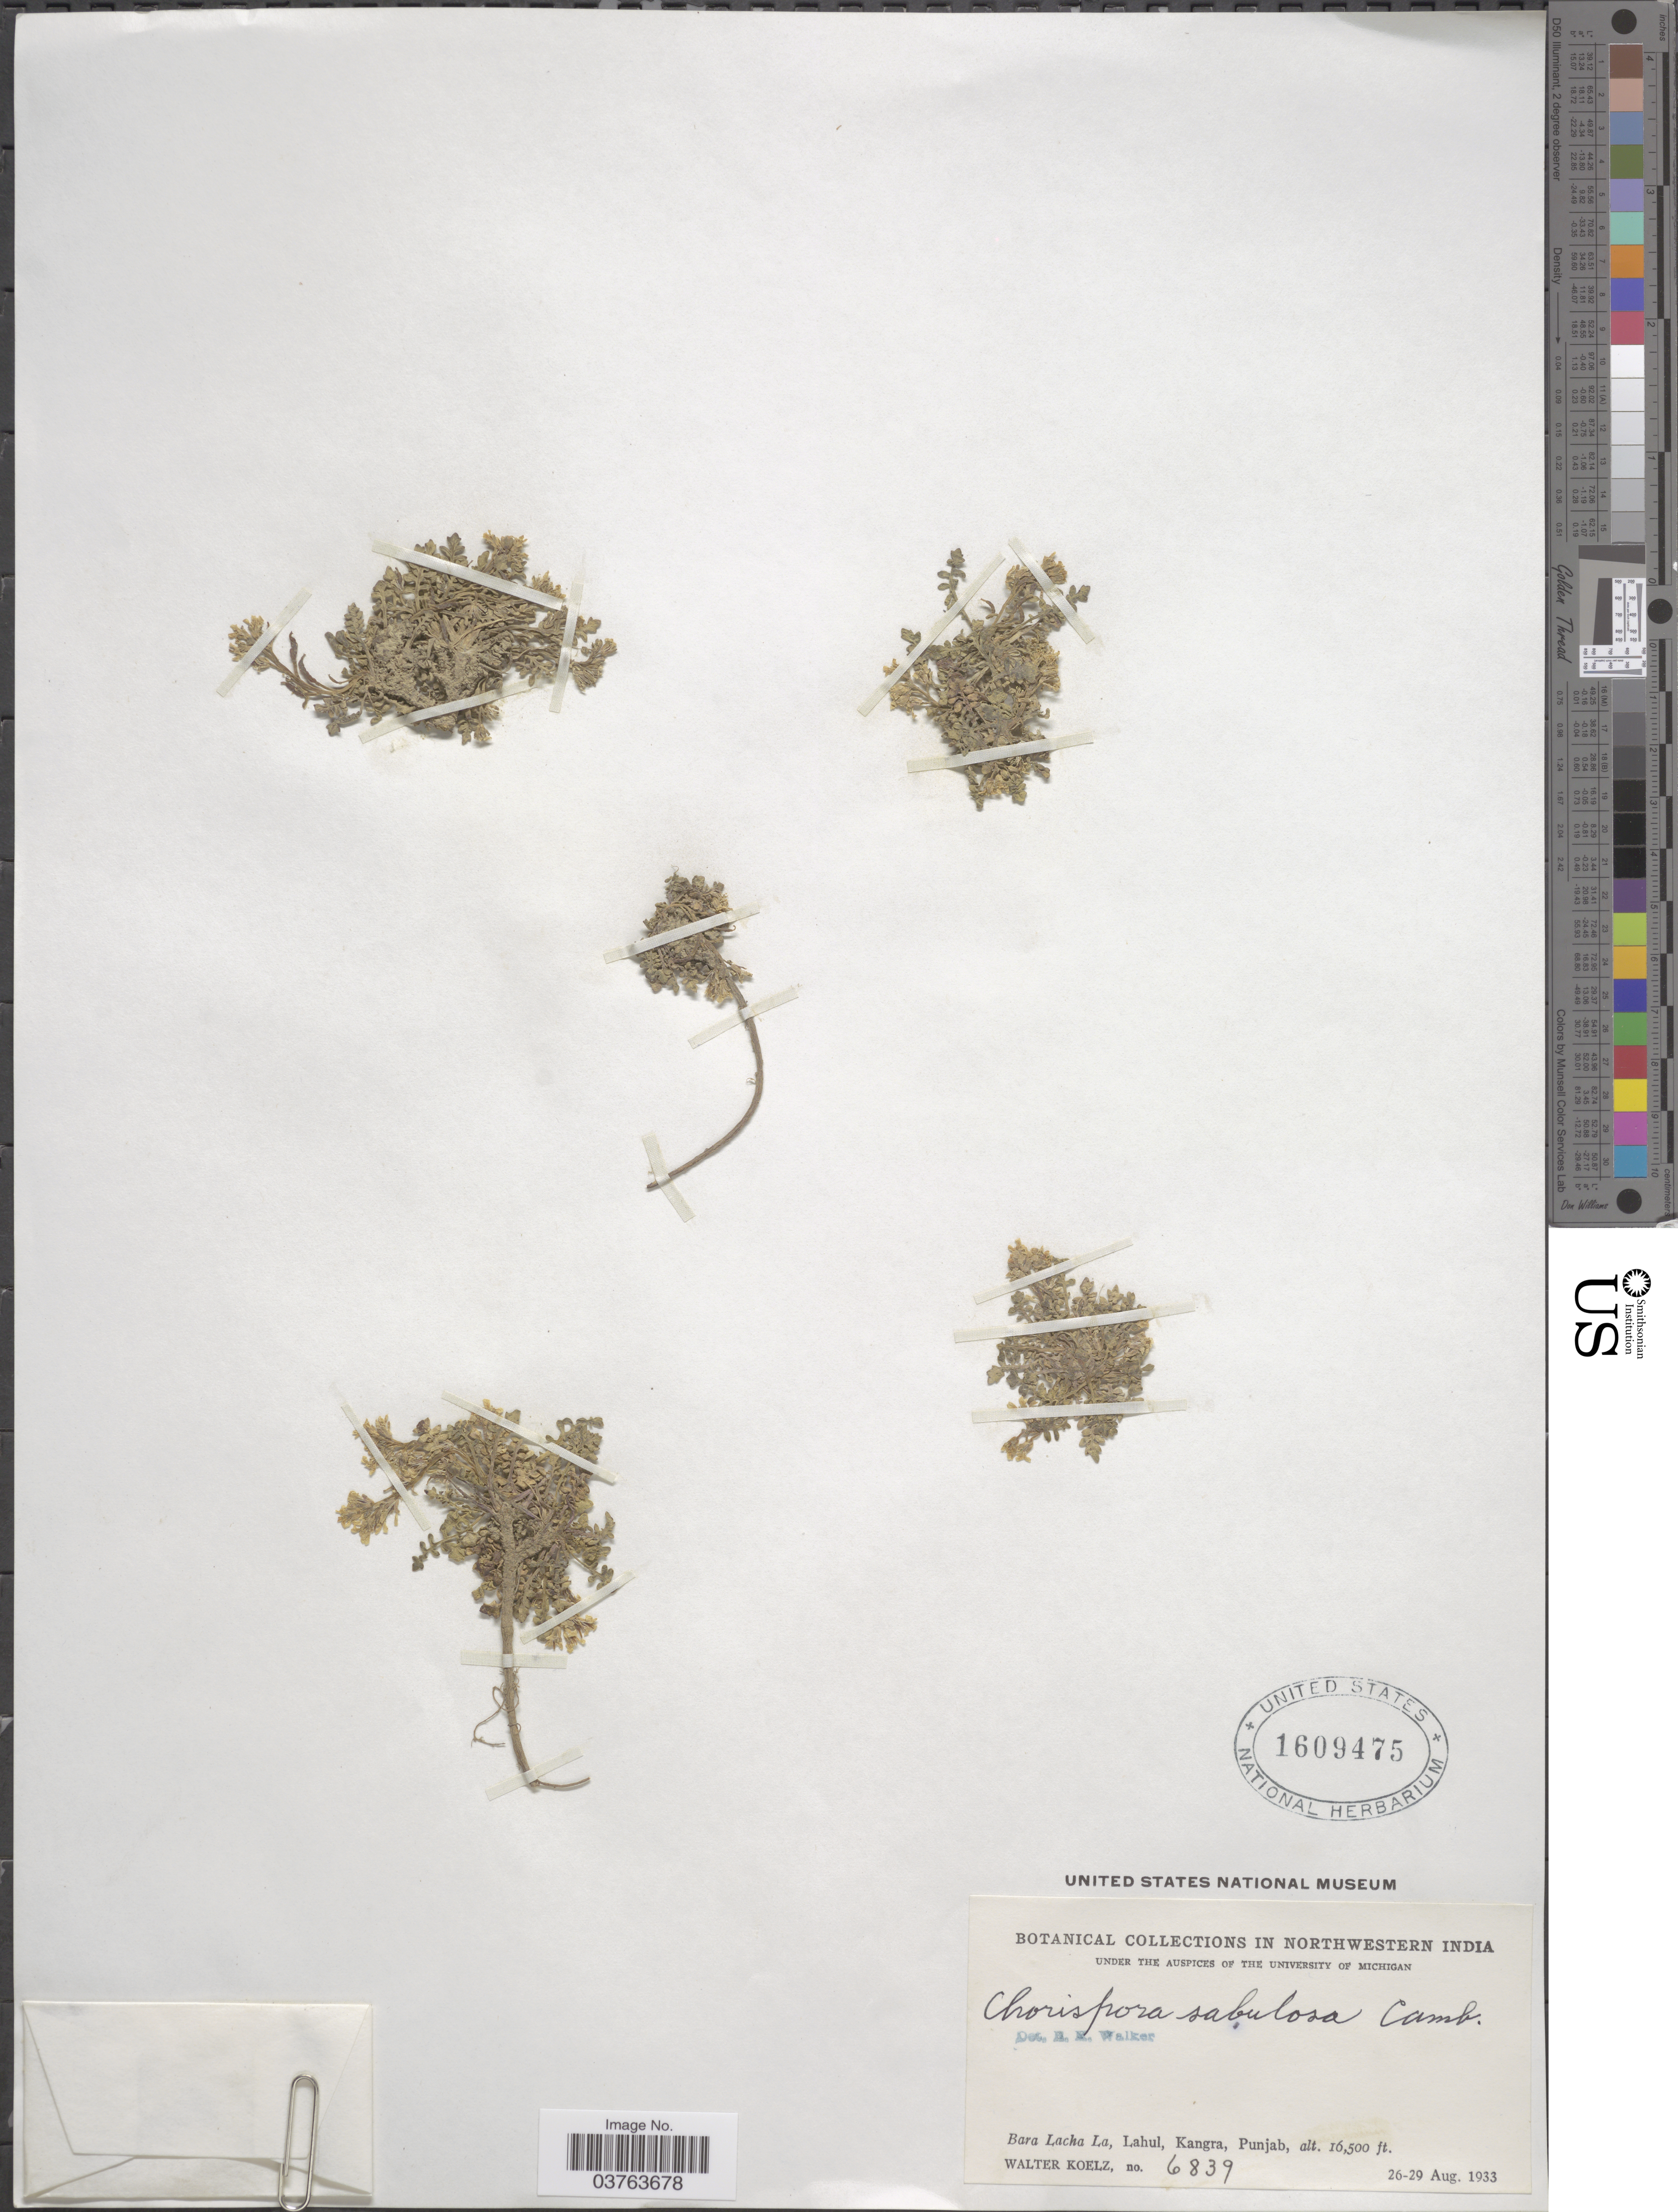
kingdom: Plantae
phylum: Tracheophyta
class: Magnoliopsida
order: Brassicales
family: Brassicaceae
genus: Chorispora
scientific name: Chorispora sabulosa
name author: Cambess.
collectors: W. N. Koelz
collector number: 6839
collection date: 1933-08-26/1933-08-29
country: India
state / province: Punjab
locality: Northwestern India. Bara Lacha La, Lahul, Kangra.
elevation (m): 5029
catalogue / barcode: US 1609475